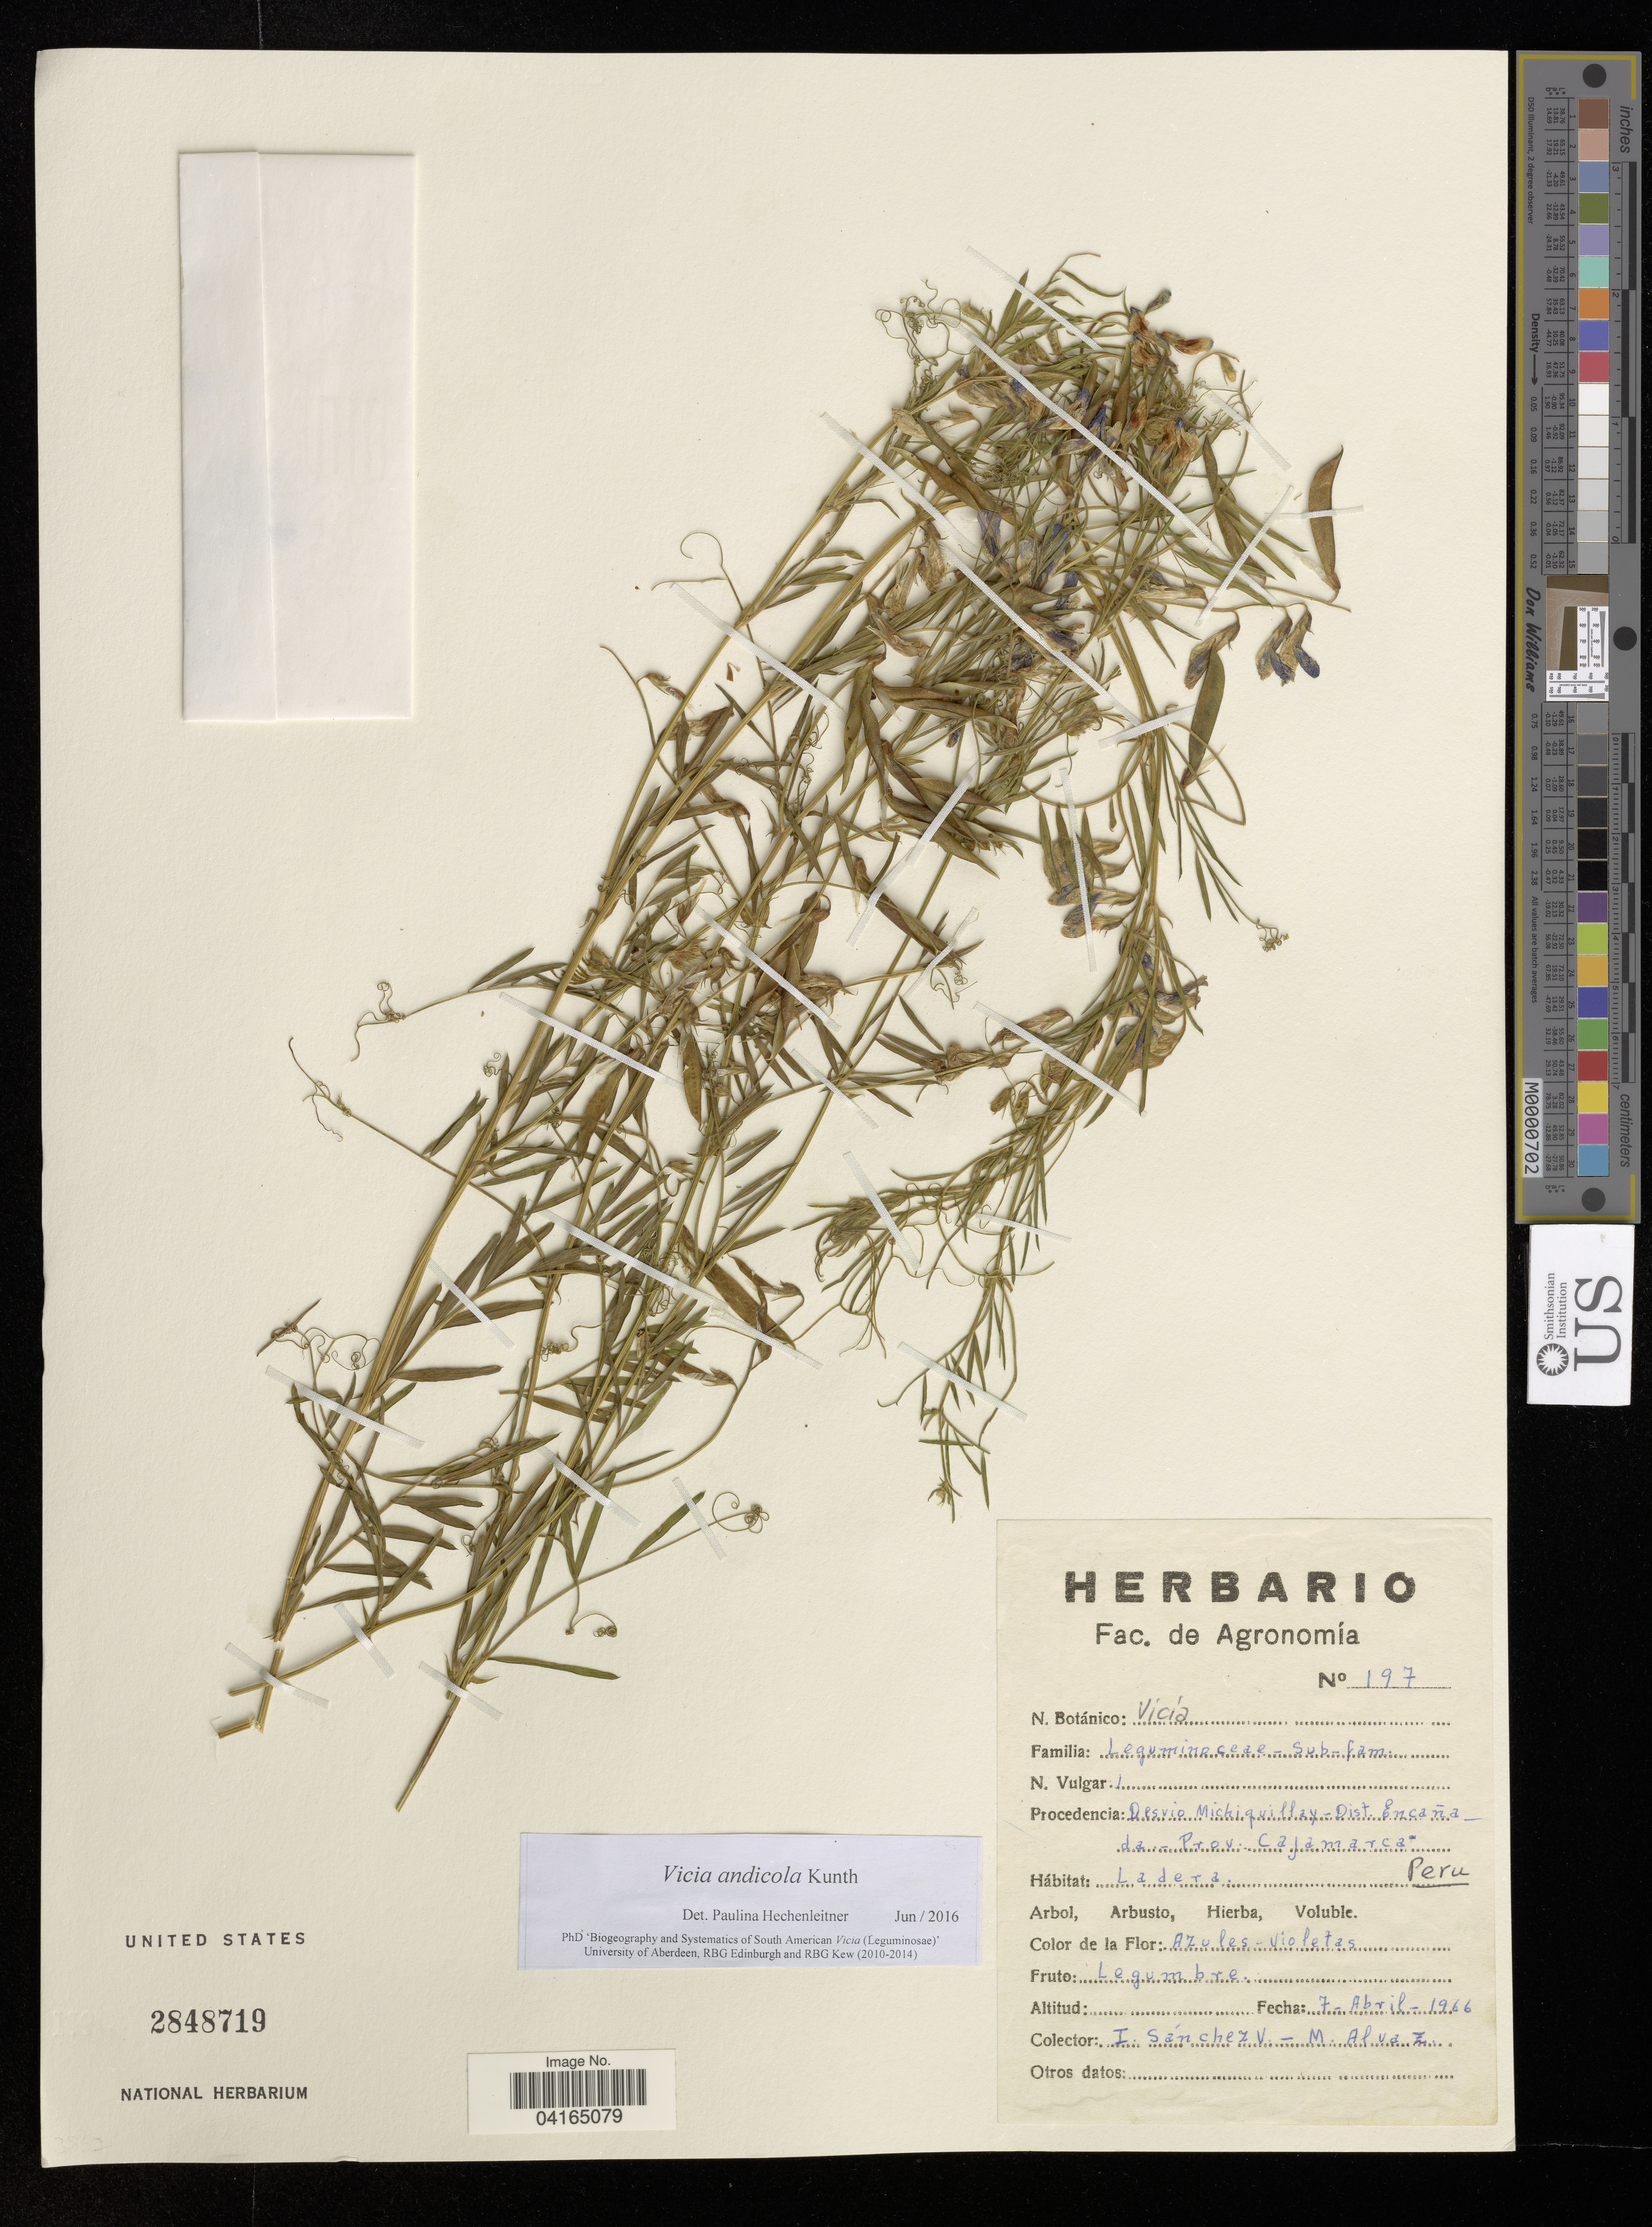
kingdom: Plantae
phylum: Tracheophyta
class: Magnoliopsida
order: Fabales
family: Fabaceae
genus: Vicia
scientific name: Vicia andicola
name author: Kunth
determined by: Hechenleitner, Paulina, RBG Edinburgh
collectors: I. Sanchez & M. Alva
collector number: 197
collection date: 1966-04-07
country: Peru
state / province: Cajamarca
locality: Desvio Michiquillzy- Distr. Encañada. Prov. Cajamarca.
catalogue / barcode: US 2848719